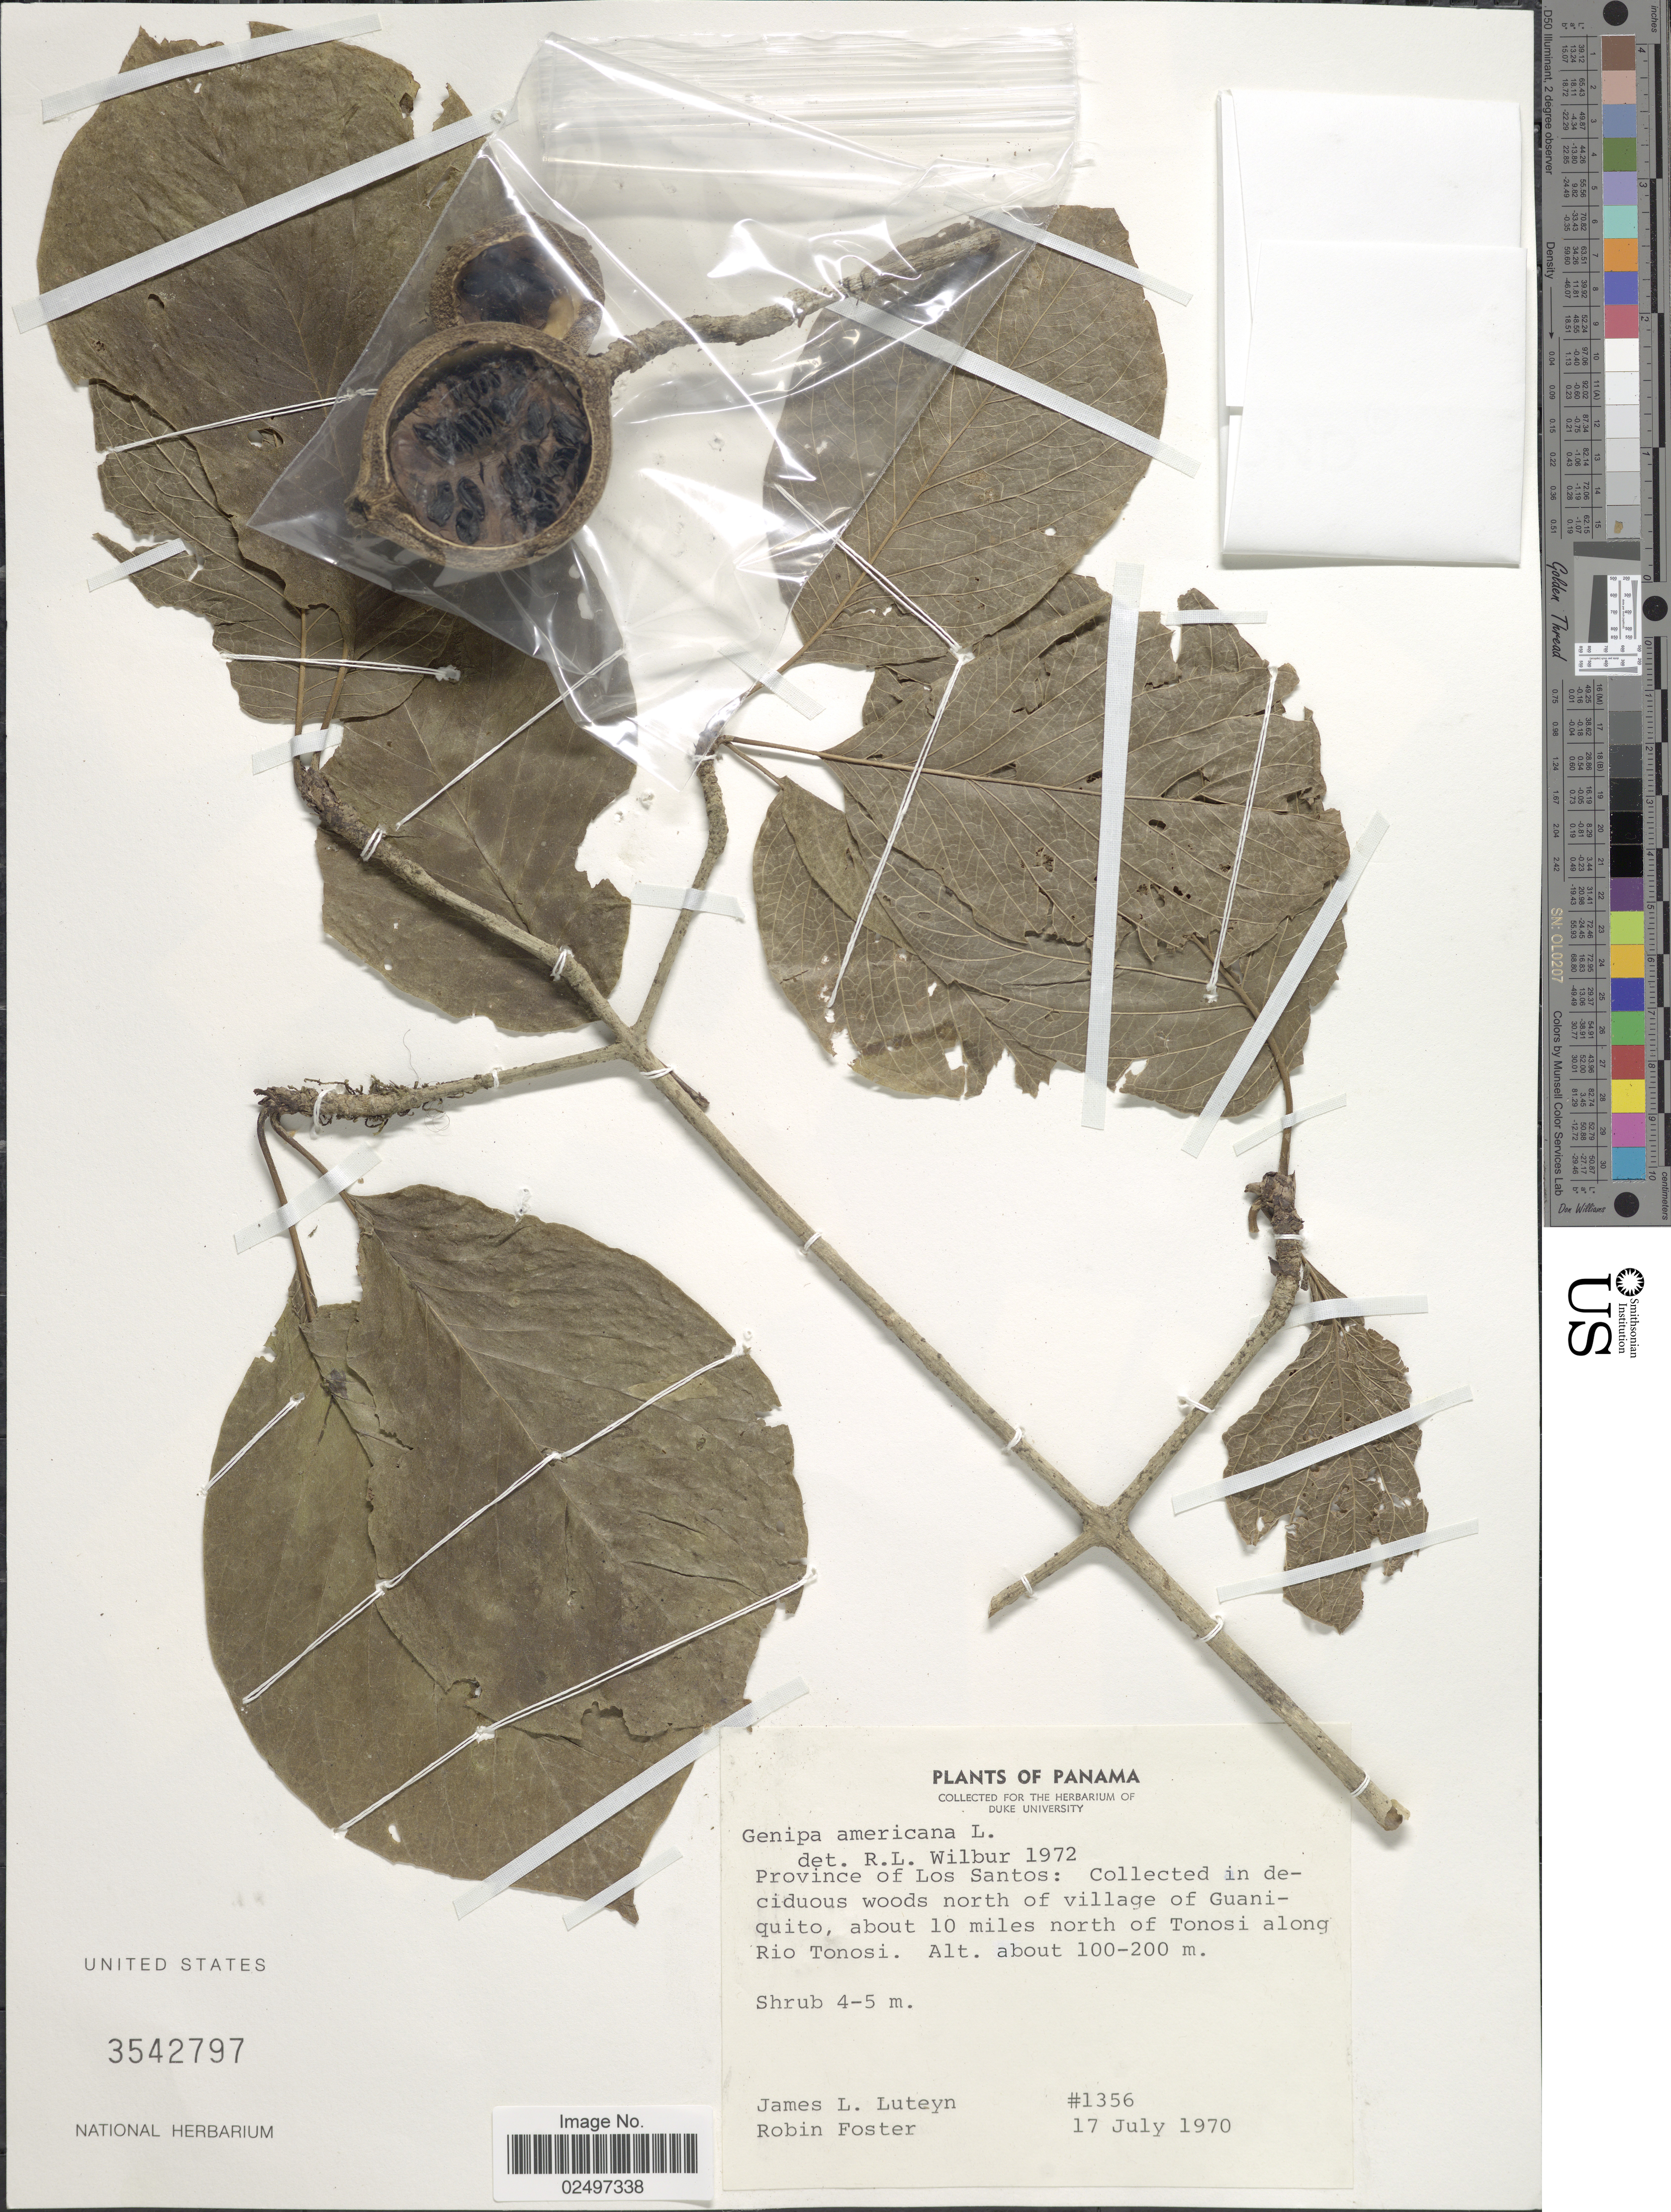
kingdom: Plantae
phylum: Tracheophyta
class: Magnoliopsida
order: Gentianales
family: Rubiaceae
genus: Genipa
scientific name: Genipa americana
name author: L.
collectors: J. L. Luteyn & R. B. Foster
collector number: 1356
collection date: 1970-07-17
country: Panama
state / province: Los Santos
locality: Province of Los Santos: in de deciduous woods north of village of Guaniquito, about 10 miles north of Tonosi along Rio Tonosi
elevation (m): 100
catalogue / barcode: US 3542797